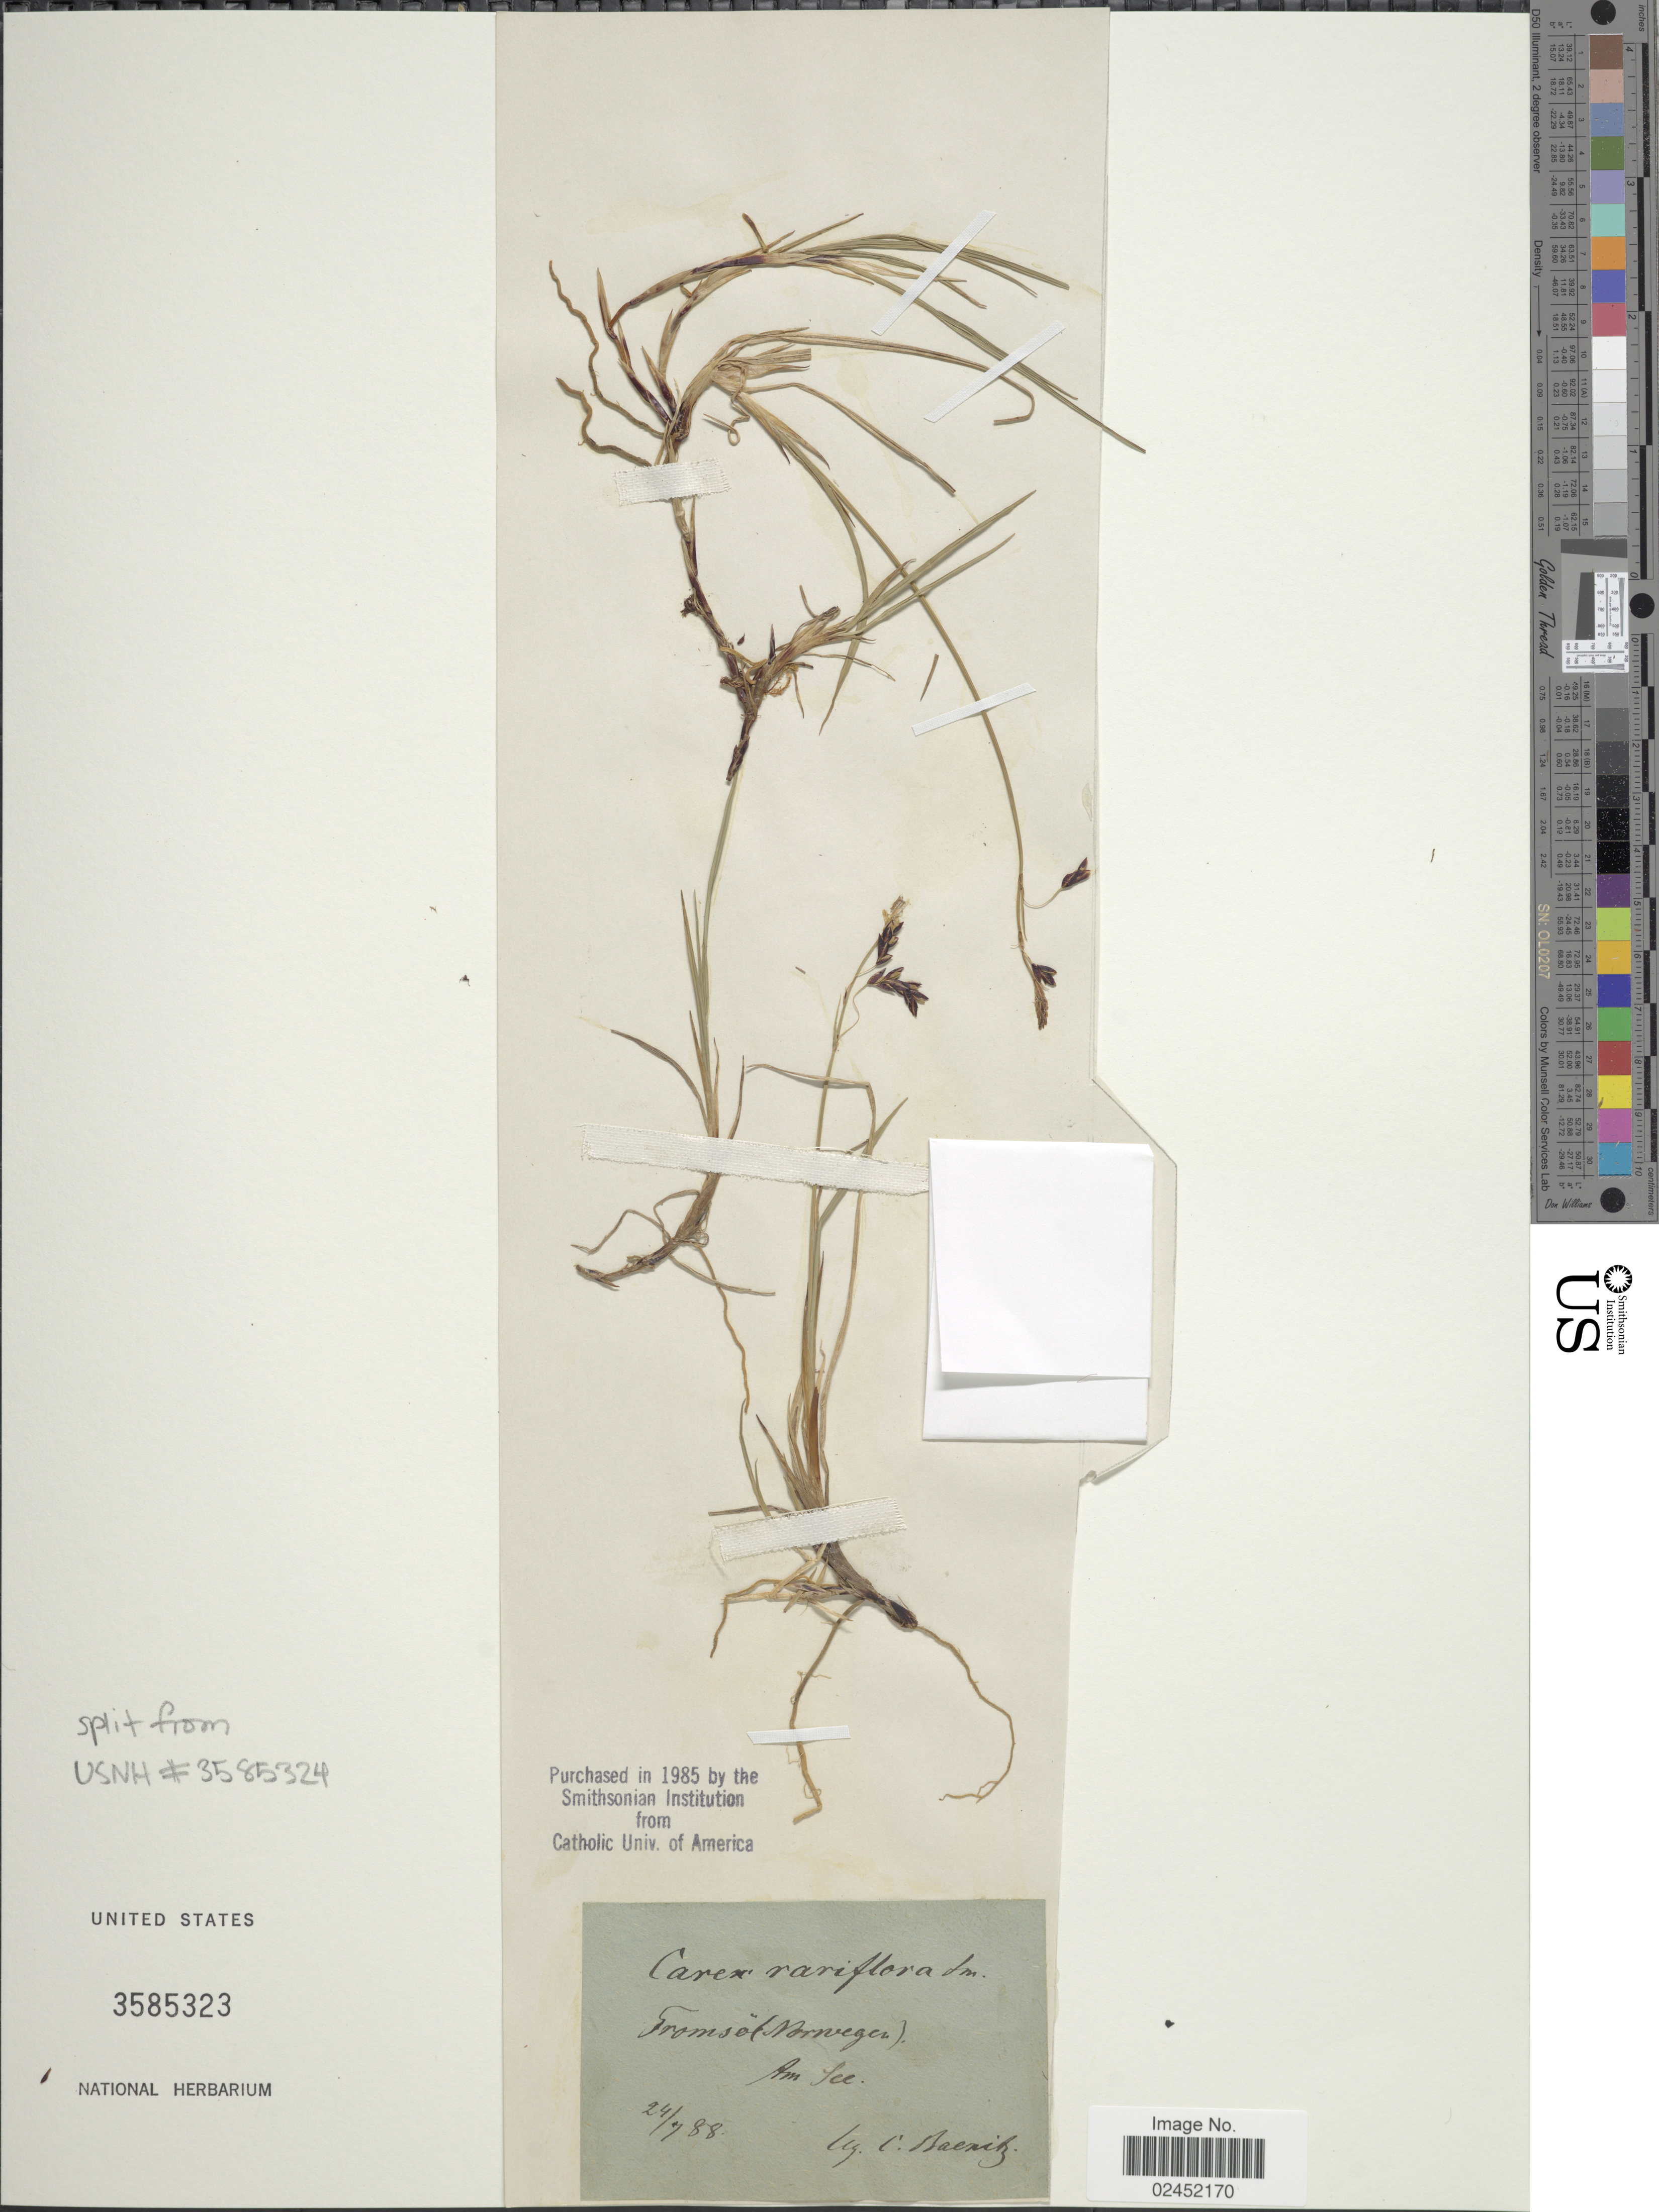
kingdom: Plantae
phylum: Tracheophyta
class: Liliopsida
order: Poales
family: Cyperaceae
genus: Carex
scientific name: Carex rariflora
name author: (Wahlenb.) Sm.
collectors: C. G. Baenitz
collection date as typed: Transcribed d/m/y: 24/7/88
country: Norway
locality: Tromset (Norwegen). Am See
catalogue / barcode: US 3585323